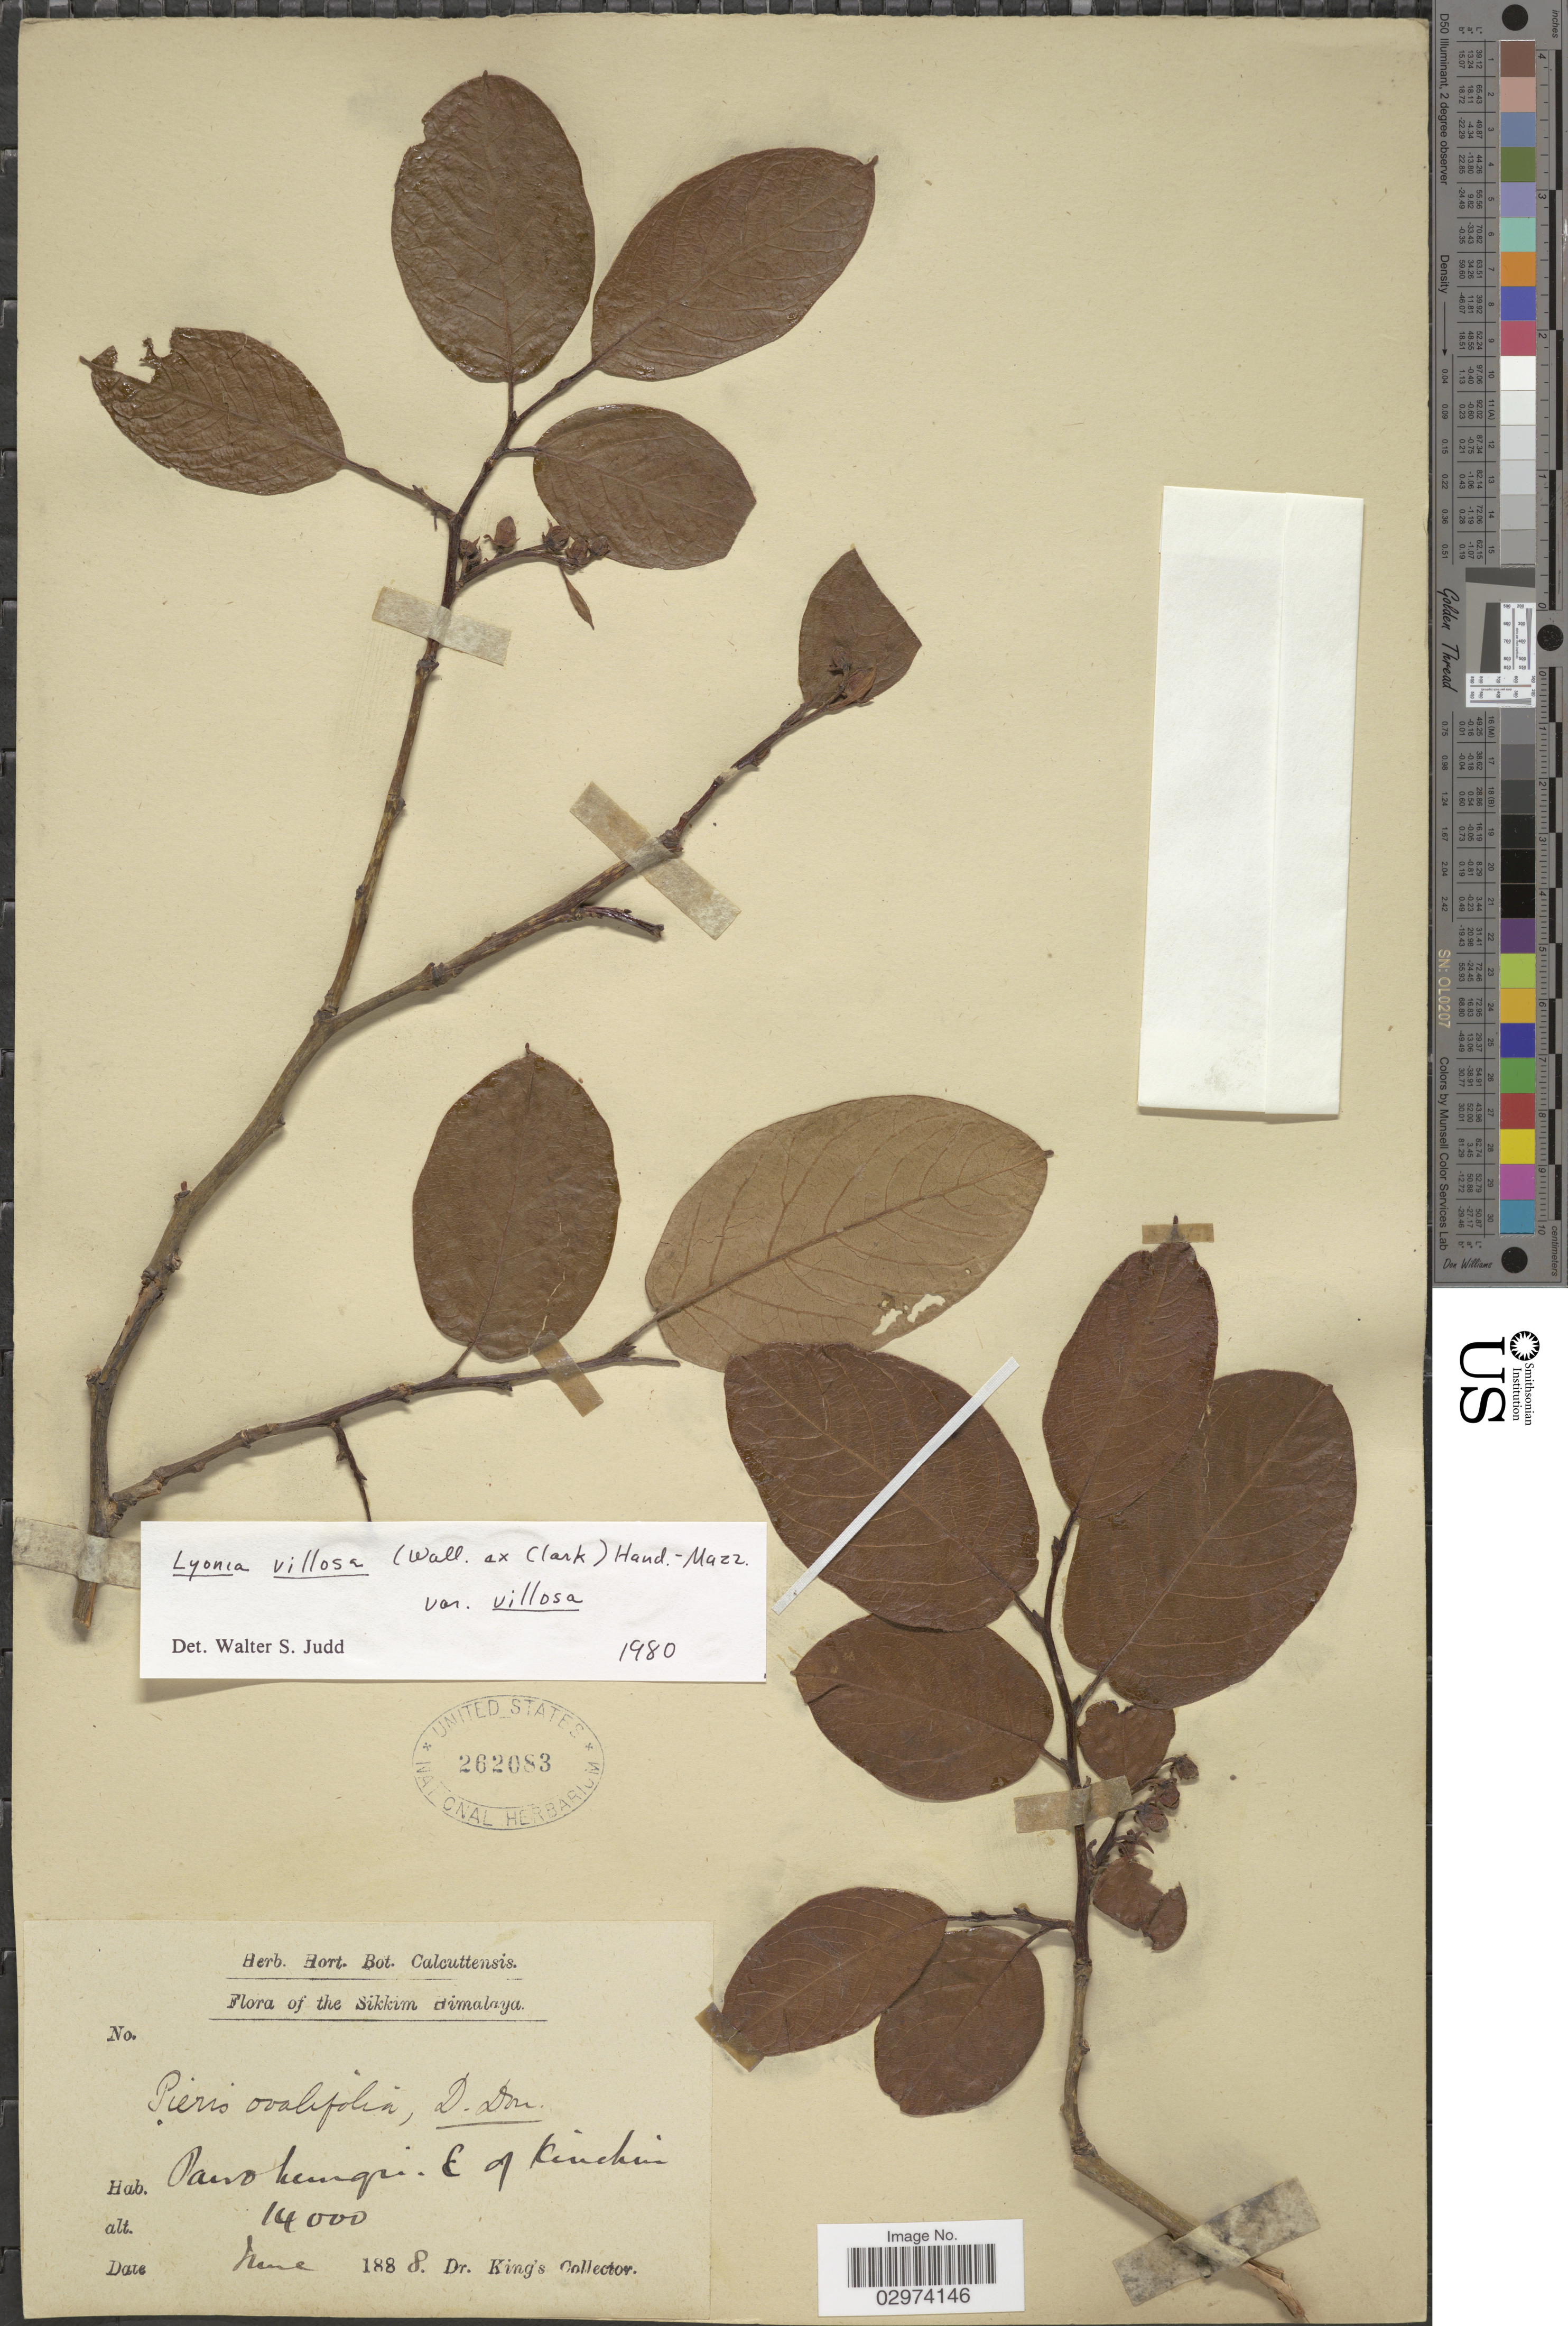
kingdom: Plantae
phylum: Tracheophyta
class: Magnoliopsida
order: Ericales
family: Ericaceae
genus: Lyonia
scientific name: Lyonia ovalifolia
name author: (Wall.) Drude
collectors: Dr. King's collector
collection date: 1888-06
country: India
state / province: Sikkim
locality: Sikkim Himalaya. Pano kungri, E. of Kinchin.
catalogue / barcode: US 262083